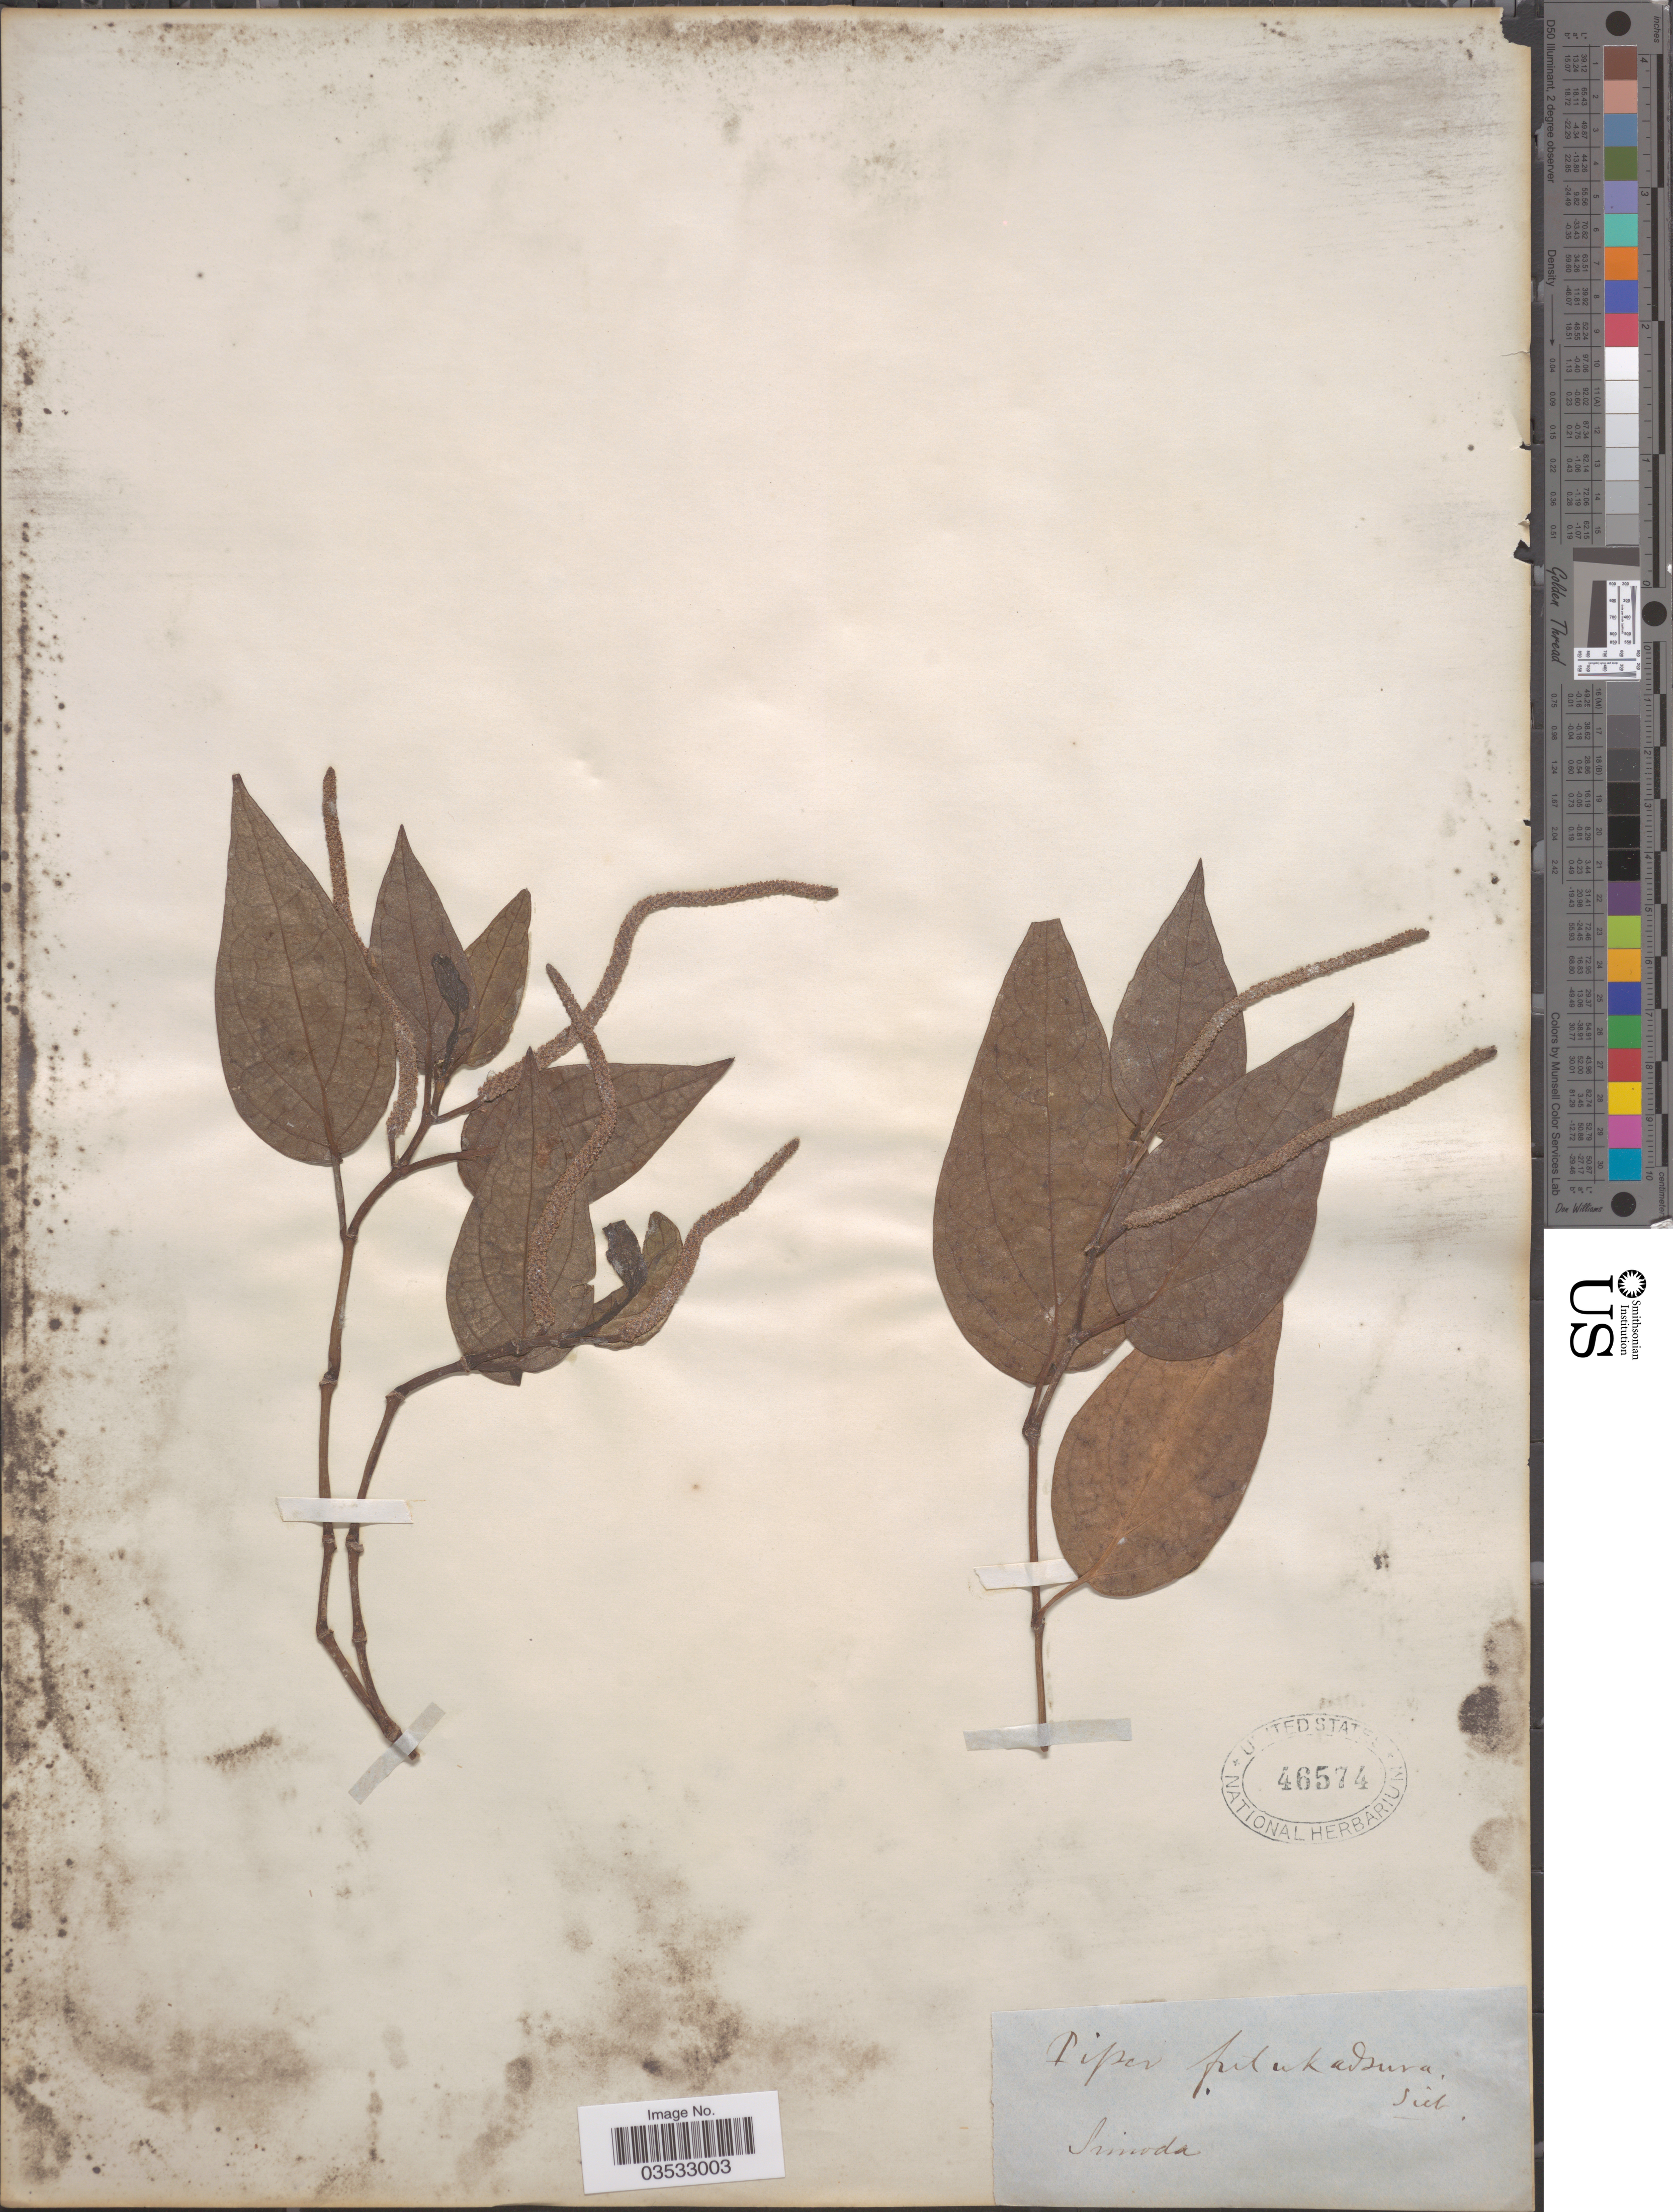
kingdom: Plantae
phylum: Tracheophyta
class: Magnoliopsida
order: Piperales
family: Piperaceae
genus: Piper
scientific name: Piper kadsura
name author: (Choisy) Ohwi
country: Japan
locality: Simoda.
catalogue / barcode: US 46574